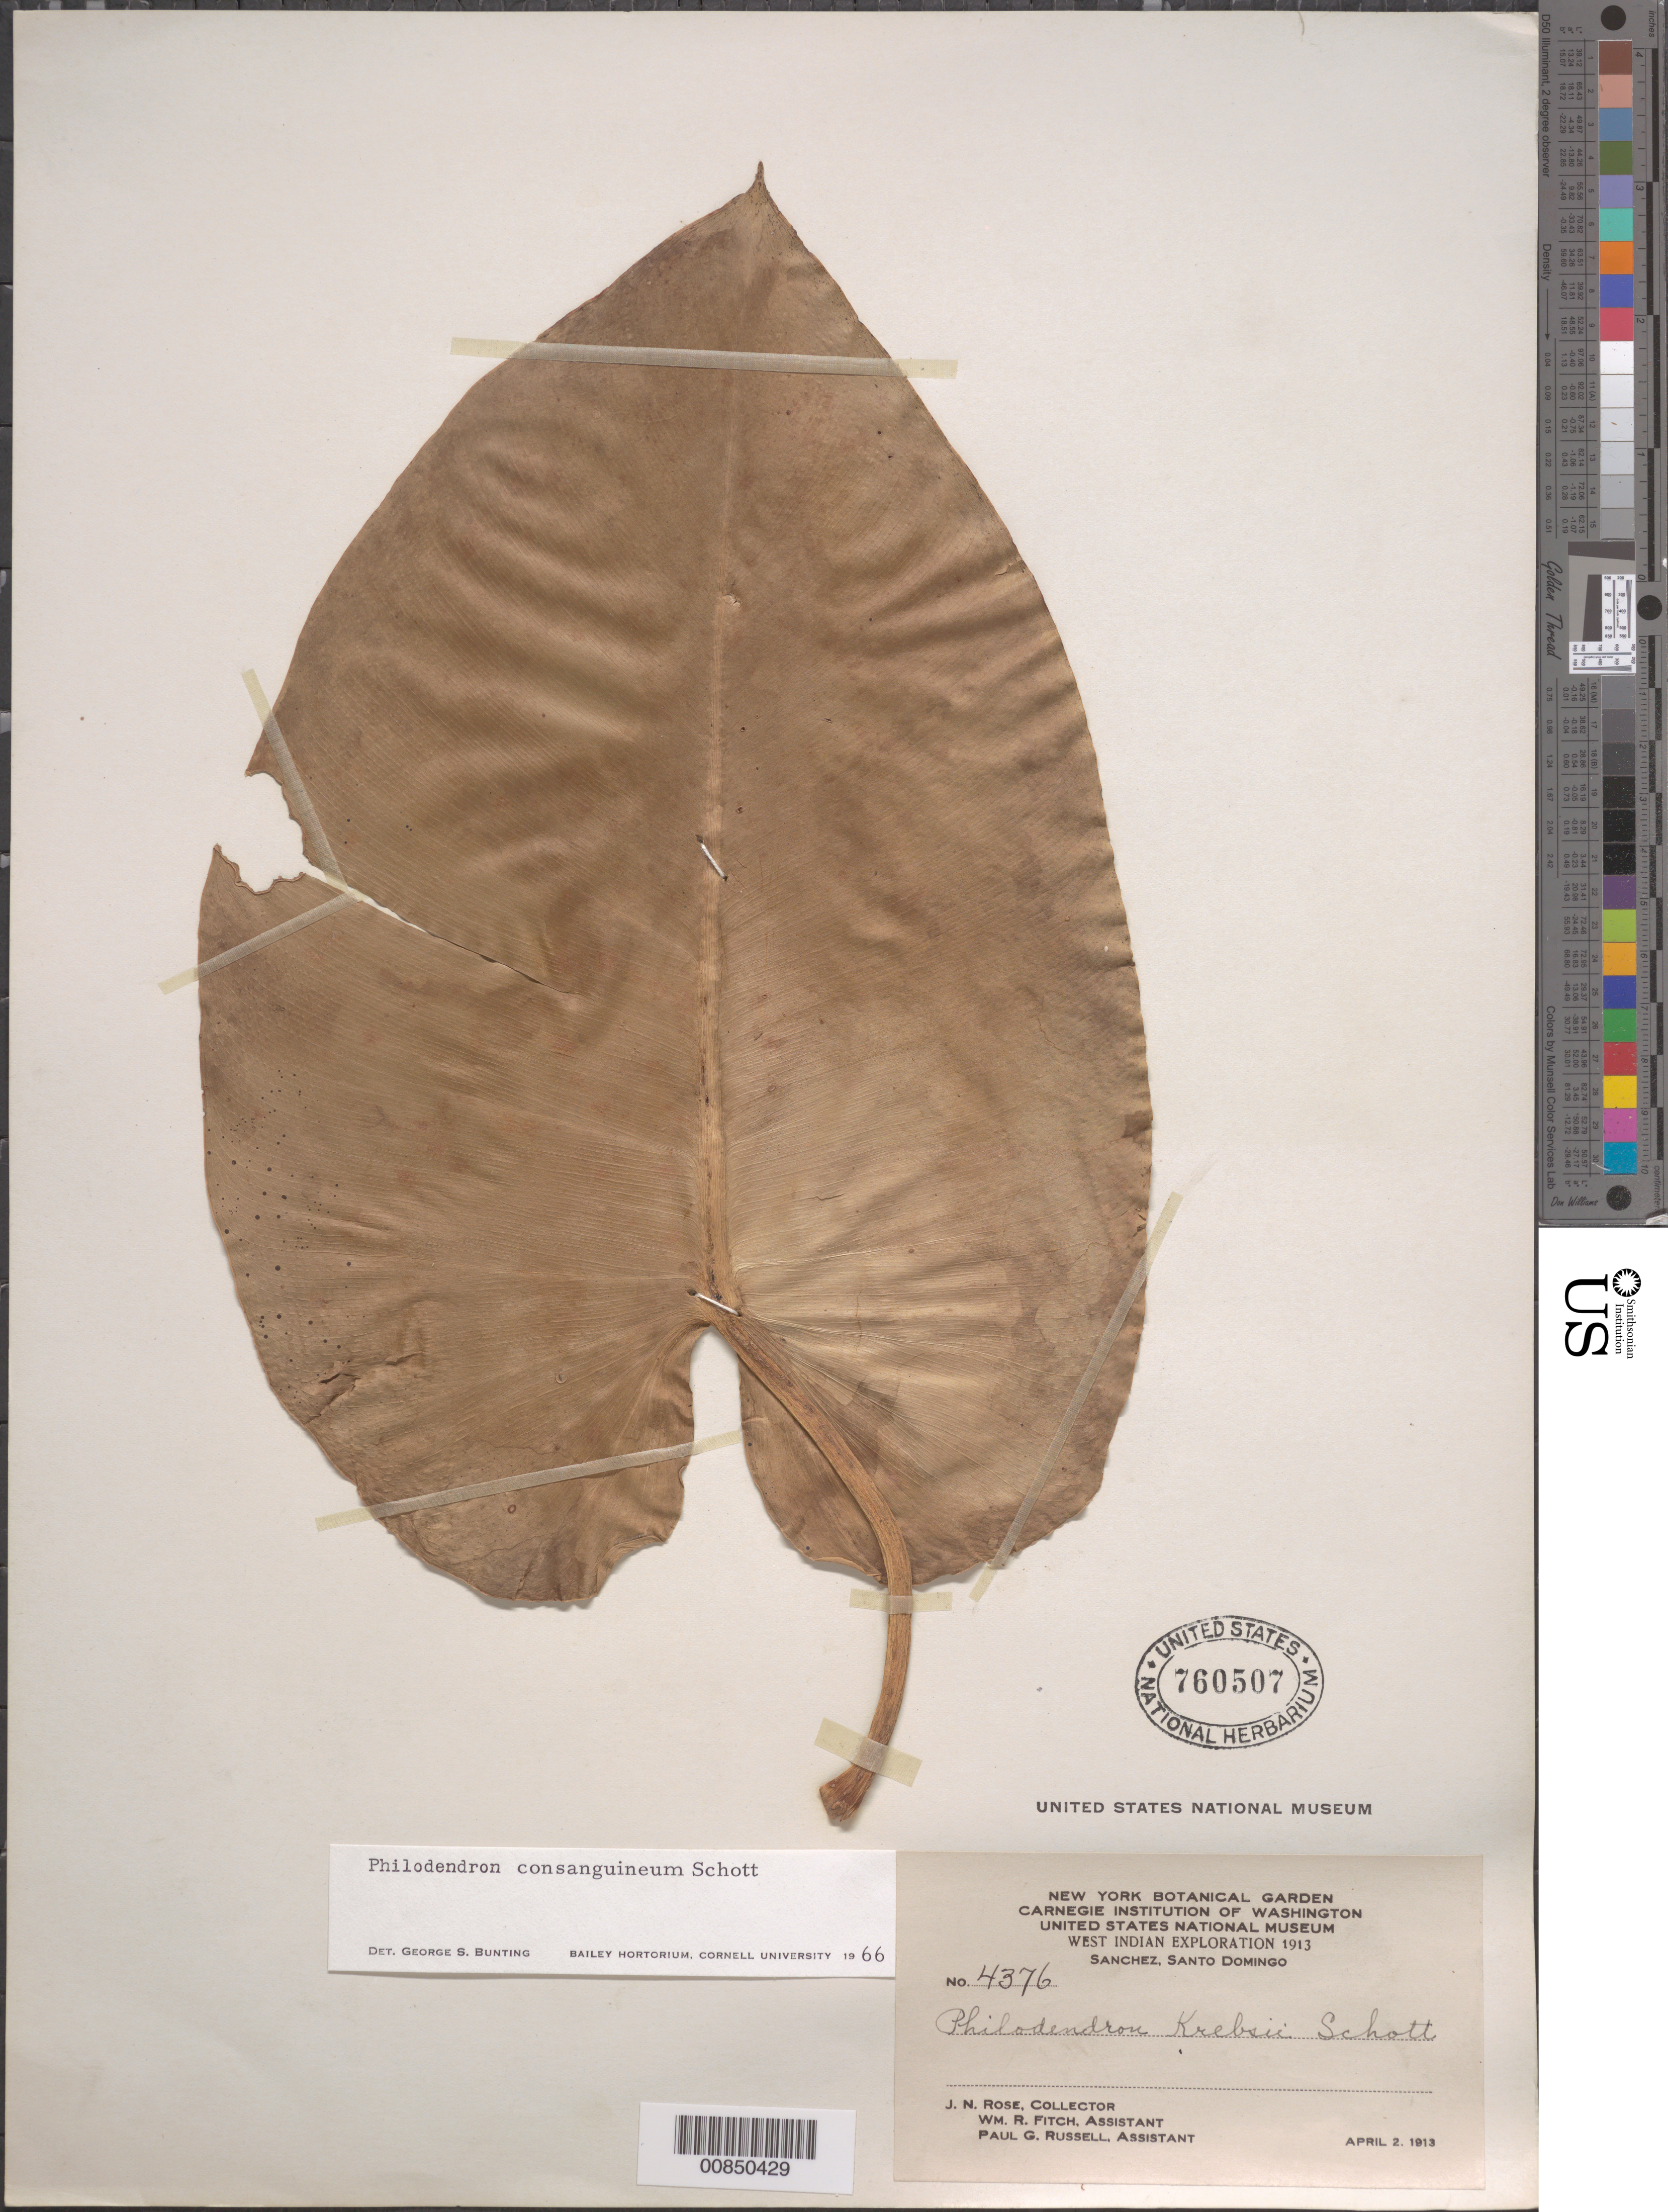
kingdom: Plantae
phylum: Tracheophyta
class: Liliopsida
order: Alismatales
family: Araceae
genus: Philodendron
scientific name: Philodendron consanguineum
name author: Schott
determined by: Bunting, G. S.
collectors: J. N. Rose, W. R. Fitch & P. G. Russell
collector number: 4376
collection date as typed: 02 Apr 1913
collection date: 1913-04-02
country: Dominican Republic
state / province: Sanchez Ramirez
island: Hispaniola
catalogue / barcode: US 760507